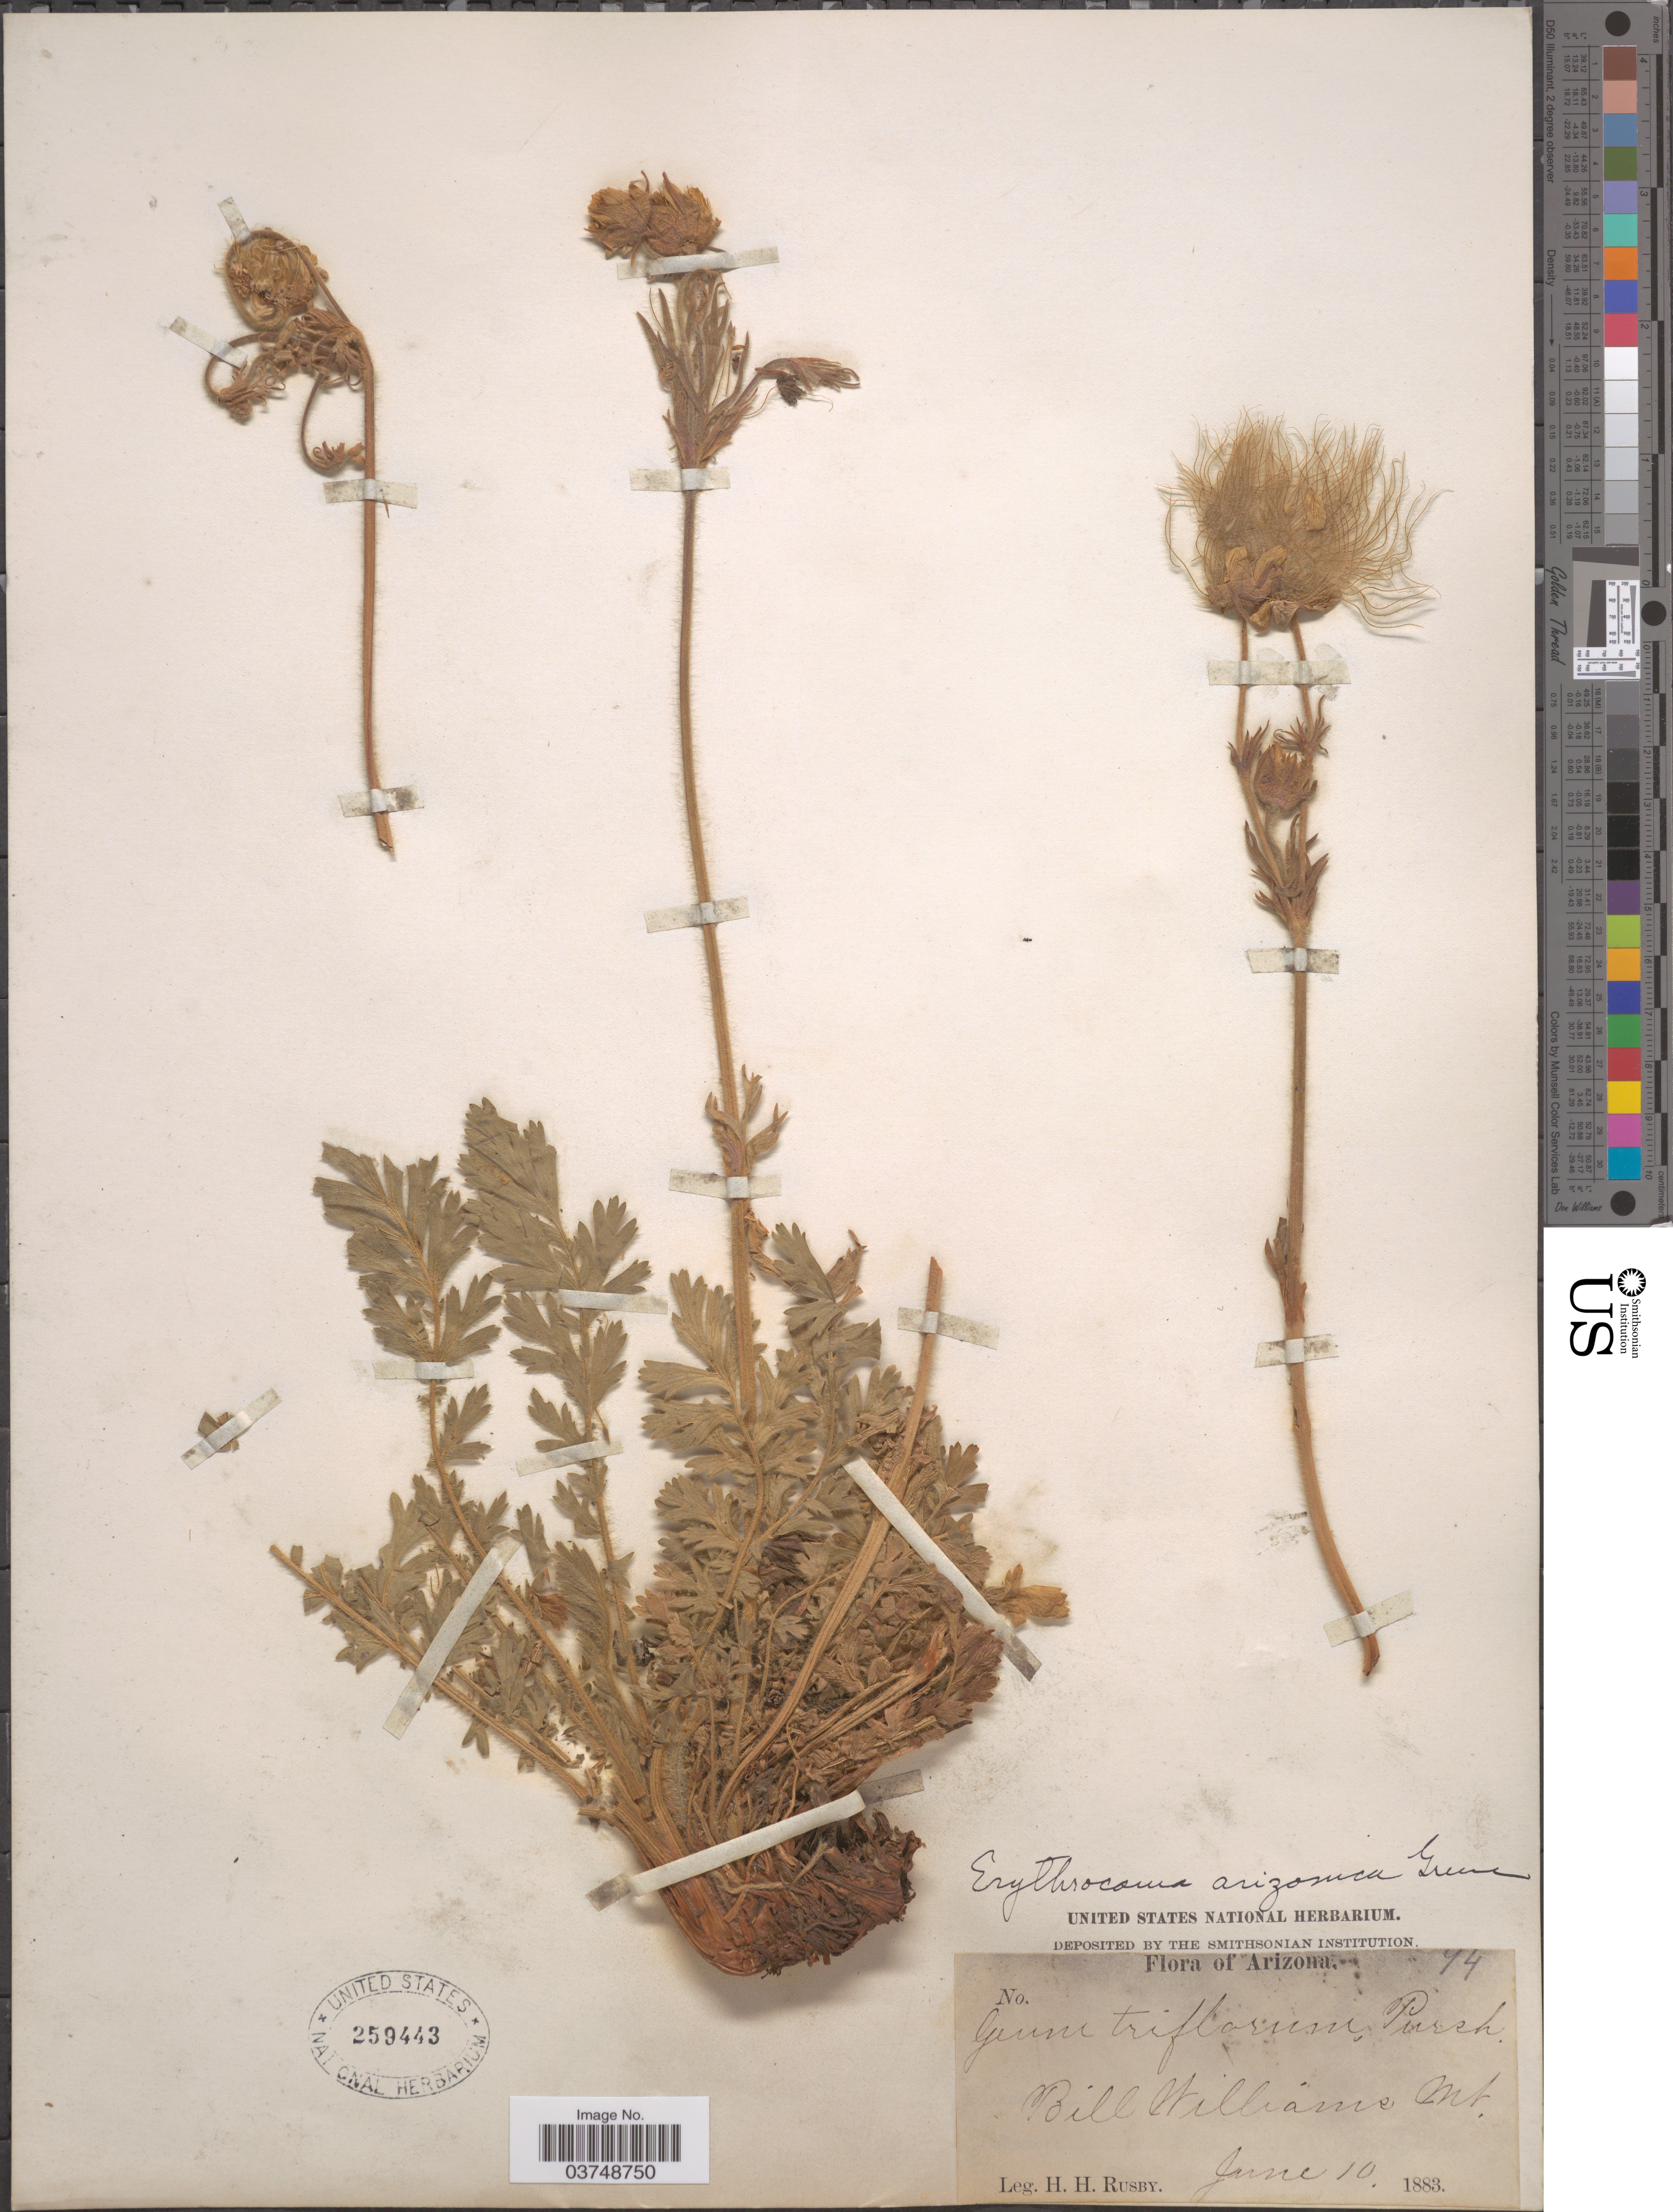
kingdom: Plantae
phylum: Tracheophyta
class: Magnoliopsida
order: Rosales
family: Rosaceae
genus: Geum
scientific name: Geum triflorum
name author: Pursh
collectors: H. H. Rusby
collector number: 44*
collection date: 1883-06-10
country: United States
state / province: Arizona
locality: Bill Williams Mt.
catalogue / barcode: US 259443